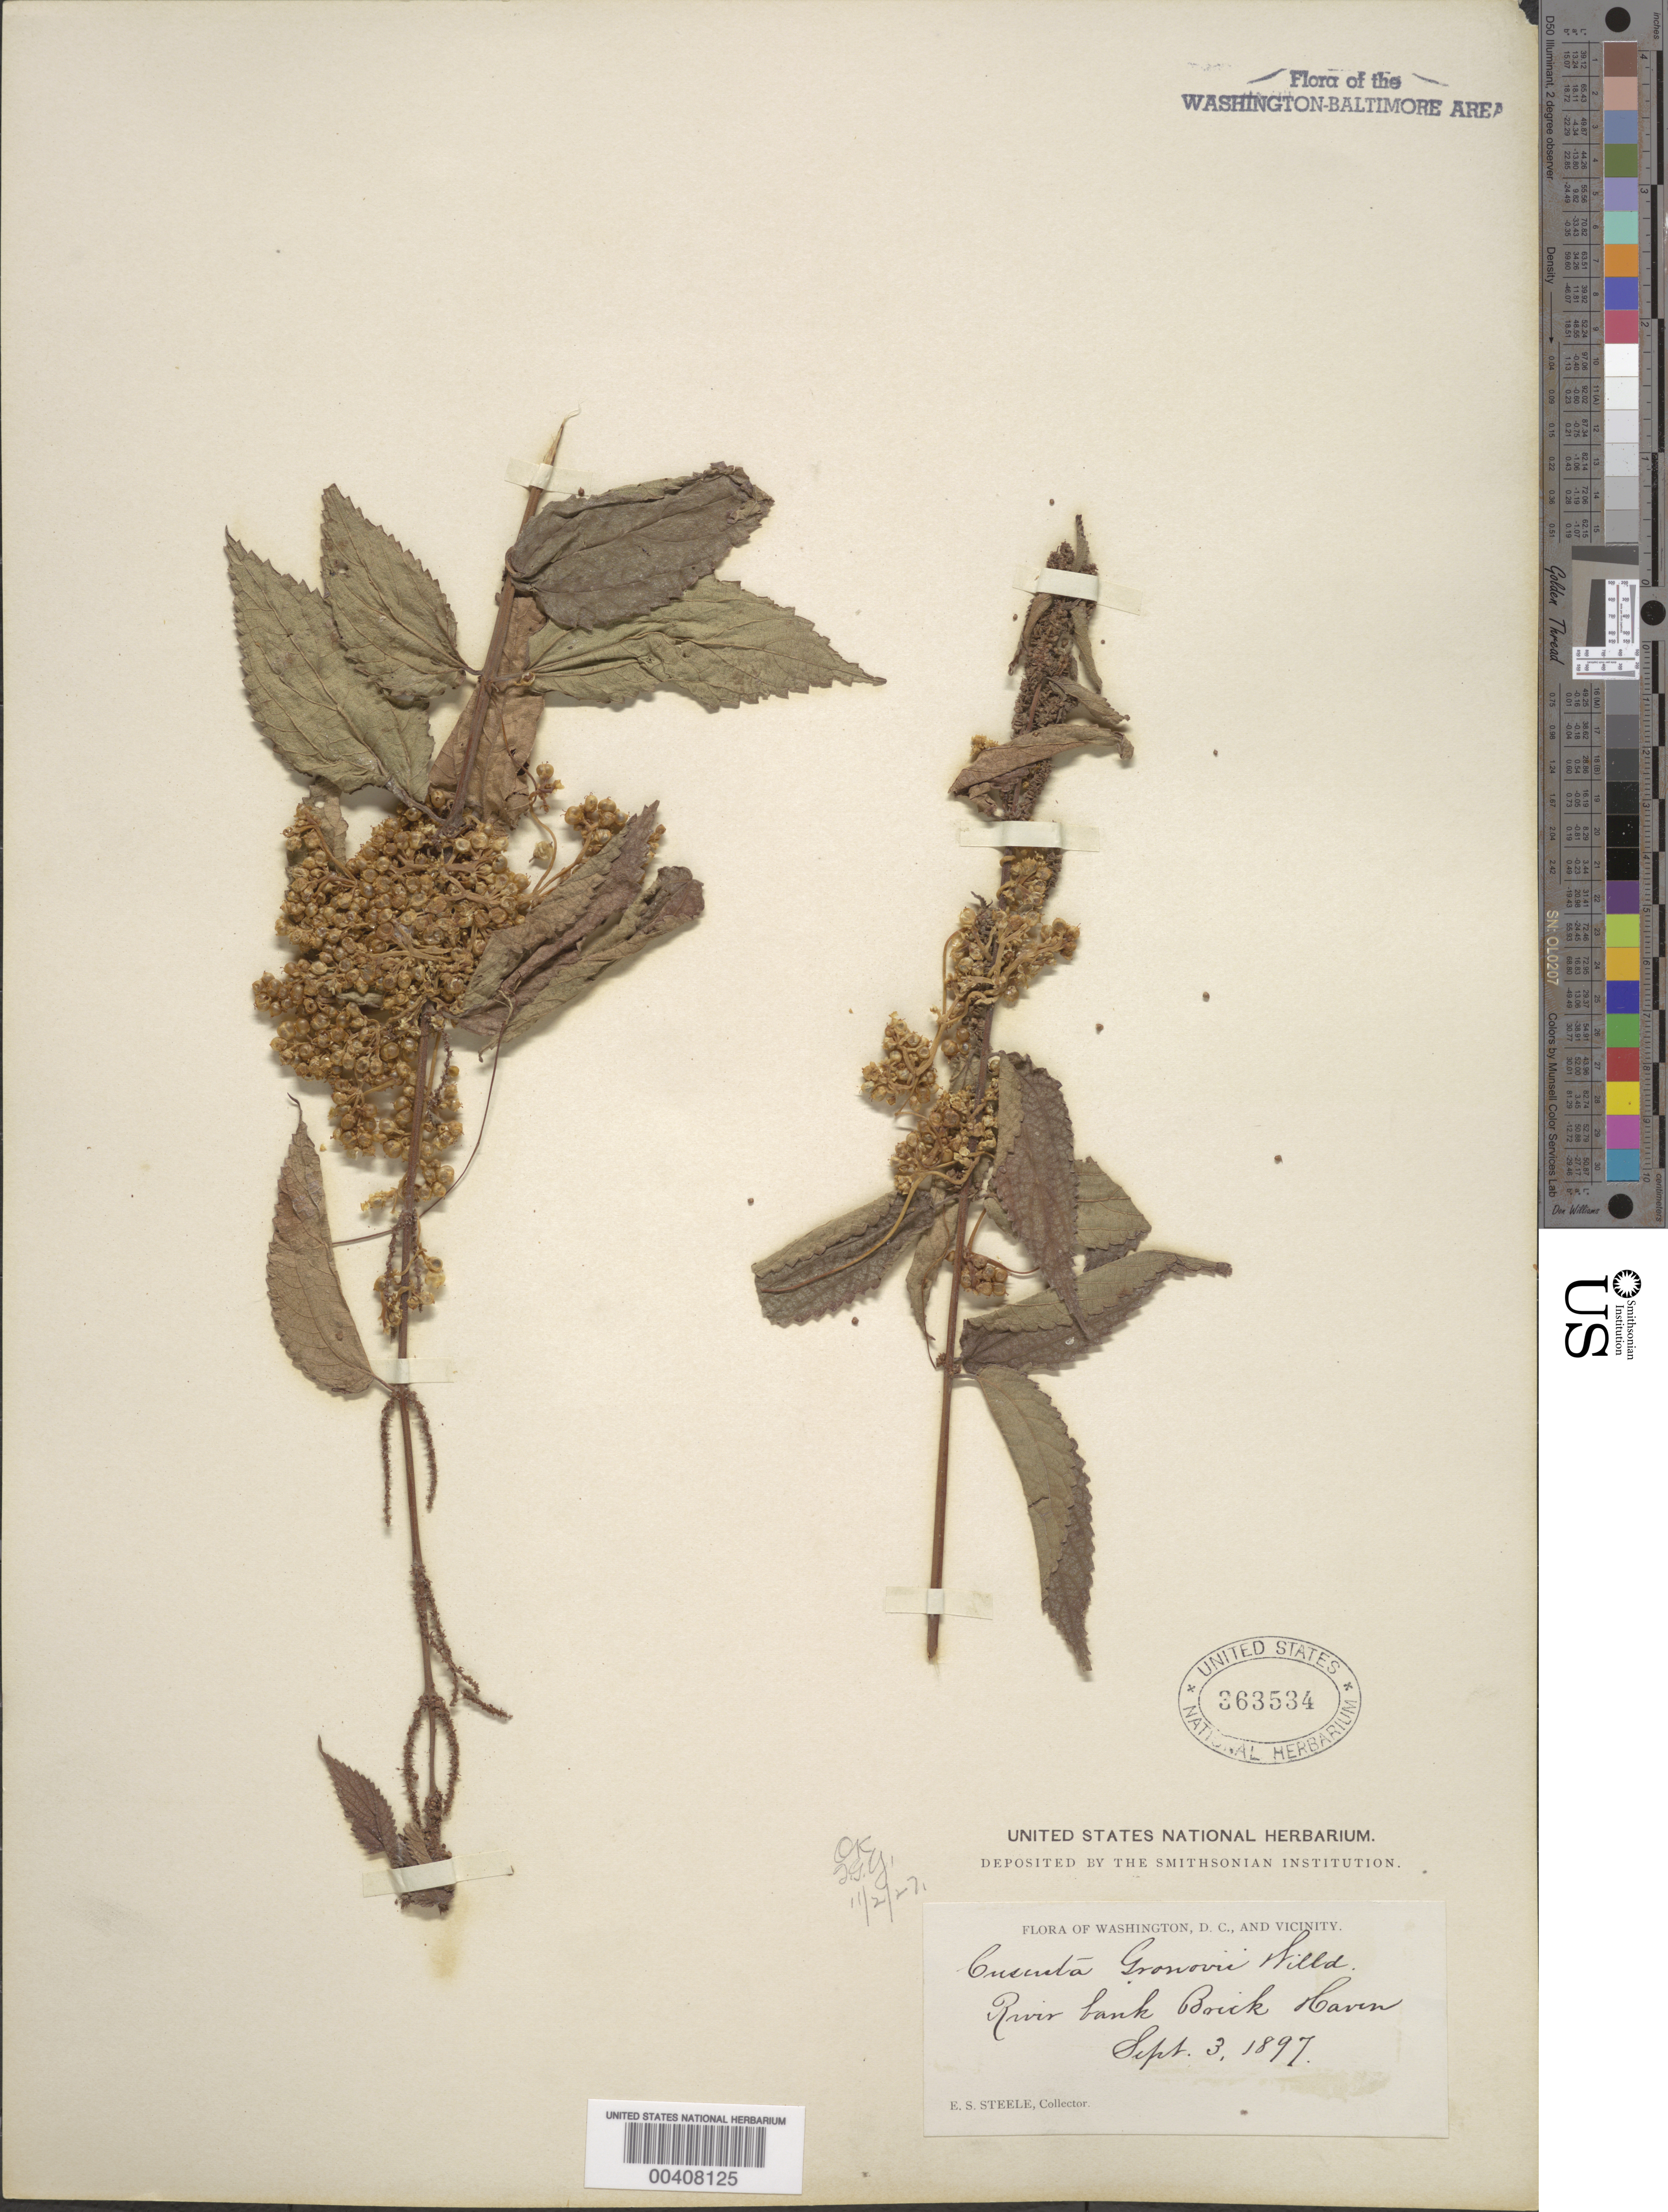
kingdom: Plantae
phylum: Tracheophyta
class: Magnoliopsida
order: Solanales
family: Convolvulaceae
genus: Cuscuta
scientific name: Cuscuta gronovii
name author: Willd. ex Schult.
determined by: T.G.Y.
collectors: E. Steele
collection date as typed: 03 Sep 1897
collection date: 1897-09-03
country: United States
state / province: District of Columbia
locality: Brick Haven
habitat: River bank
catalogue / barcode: US 363534